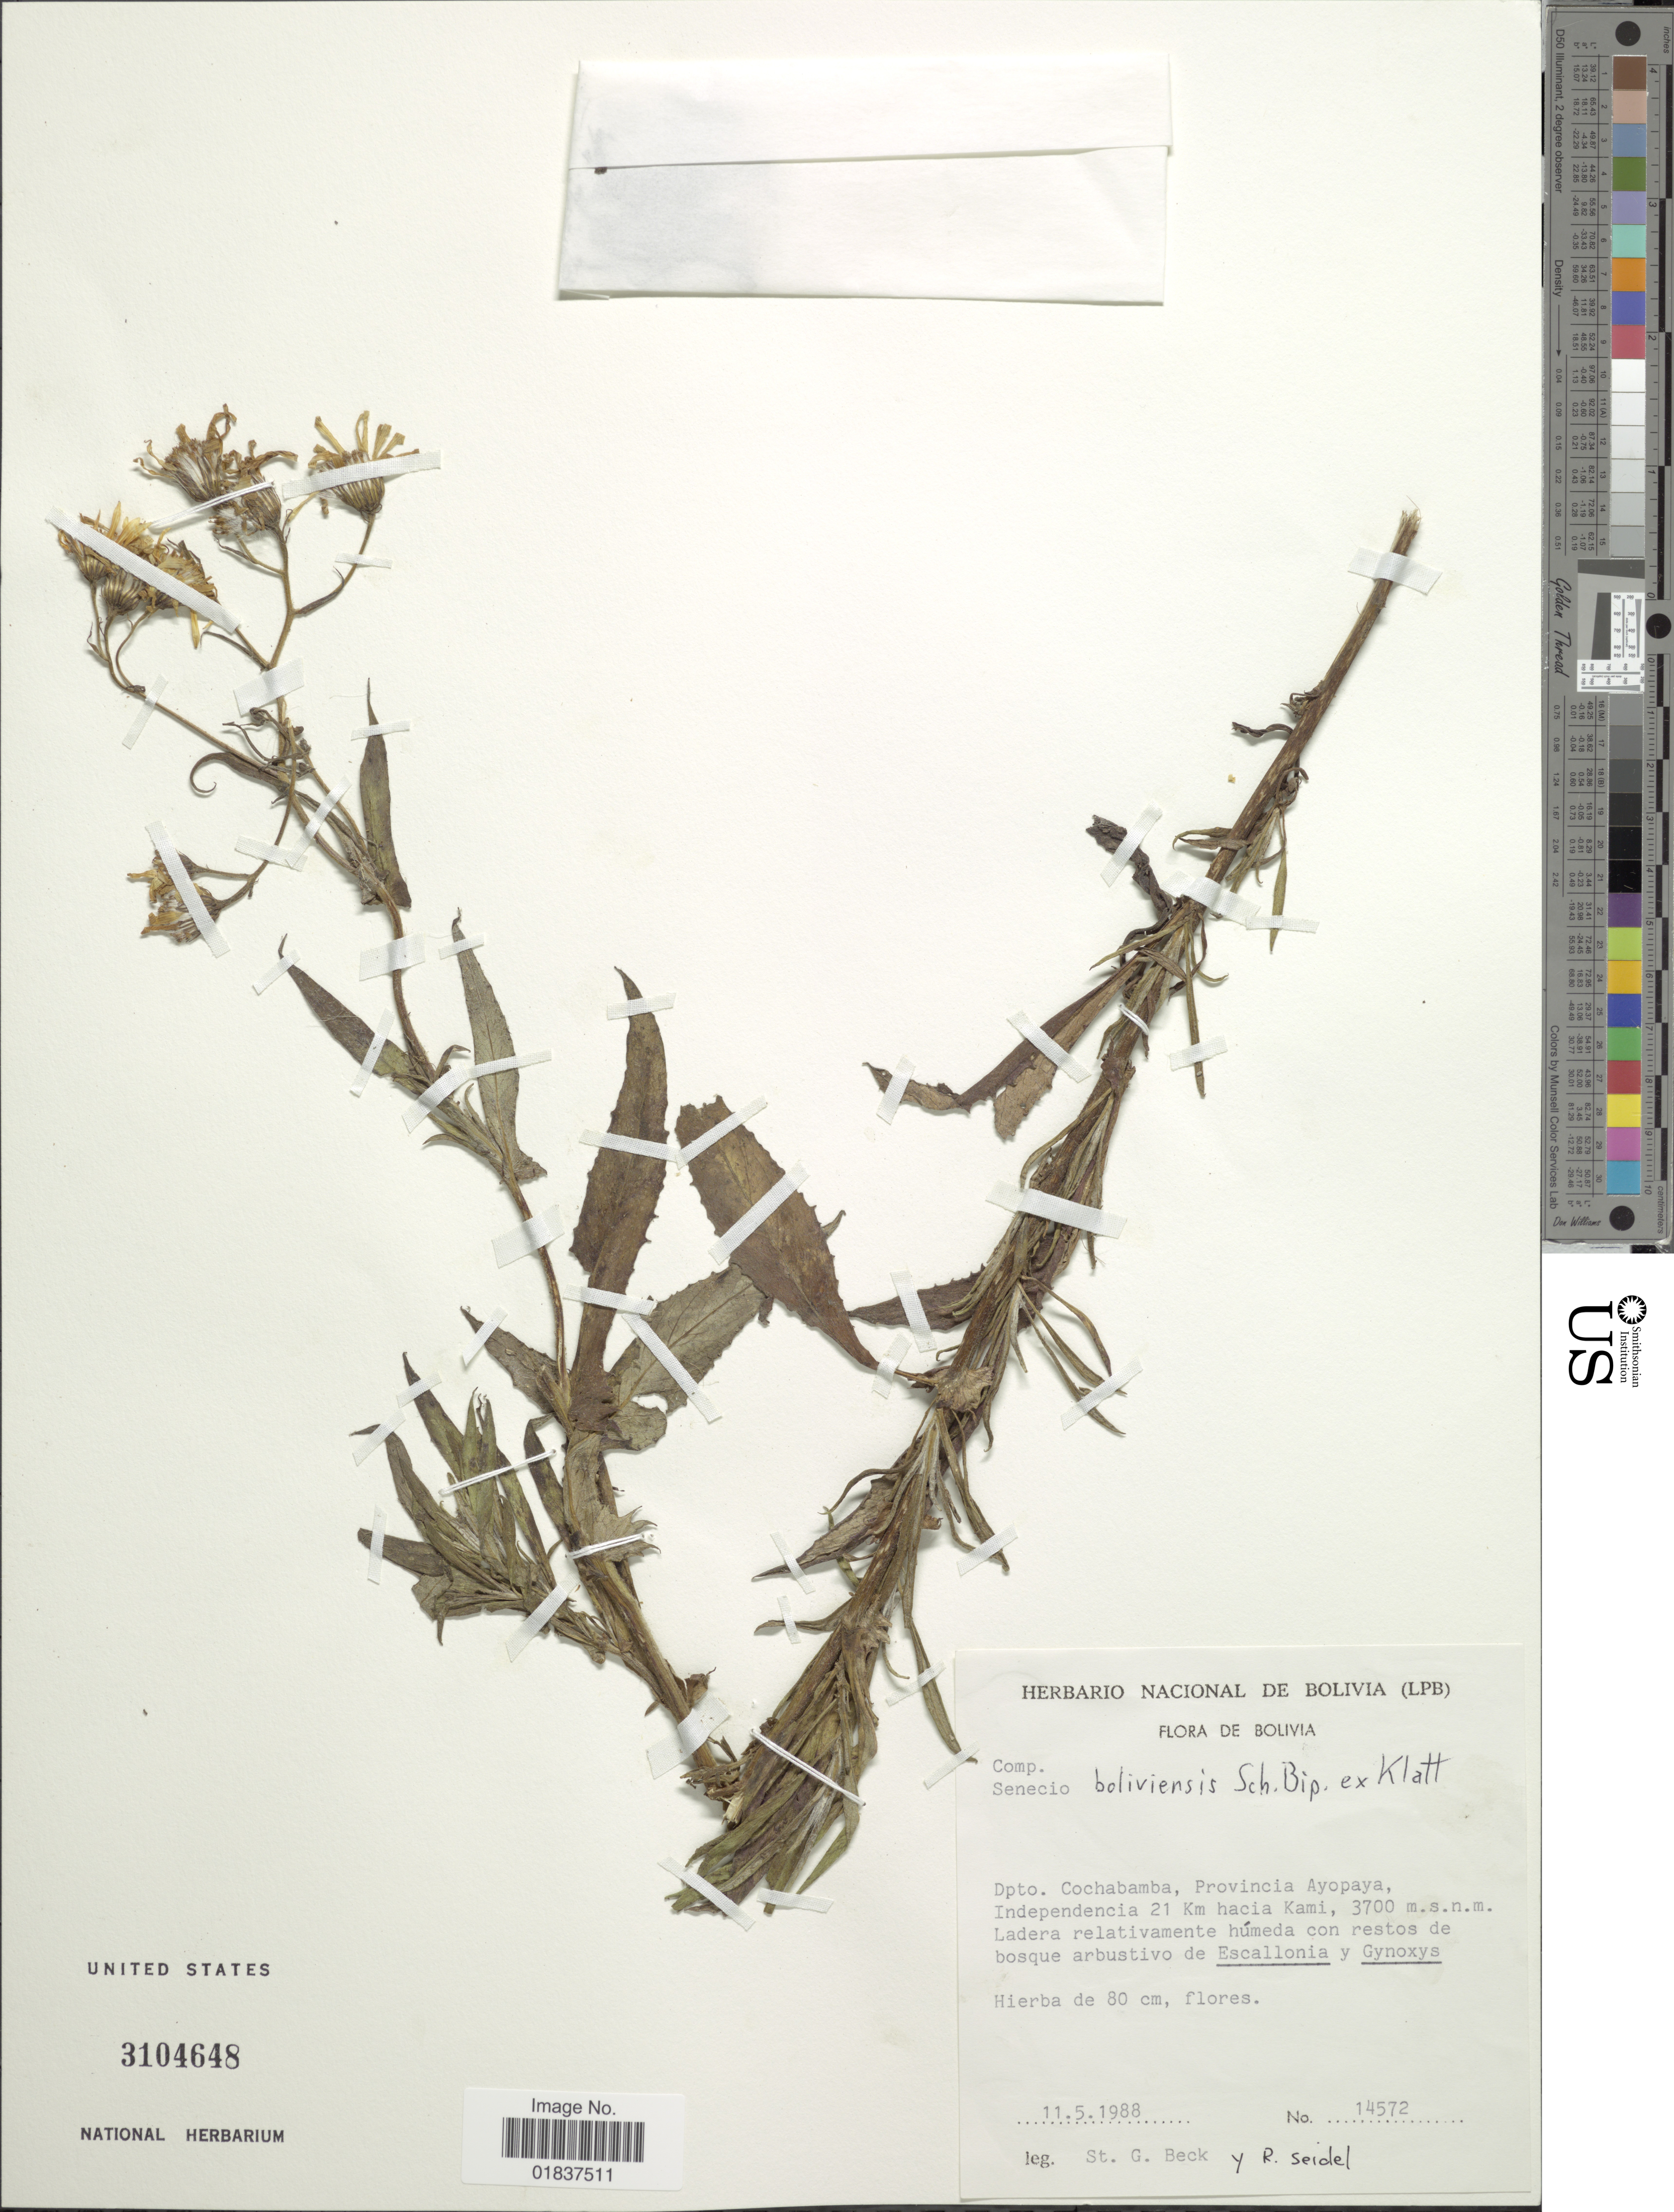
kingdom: Plantae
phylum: Tracheophyta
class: Magnoliopsida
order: Asterales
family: Asteraceae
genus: Senecio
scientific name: Senecio boliviensis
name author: Sch. Bip. ex Klatt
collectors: S. G. Beck & R. Siedel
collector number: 14572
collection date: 1988-05-11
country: Bolivia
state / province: Cochabamba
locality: Provincia Ayopaya. Independencia 21 Km hacia Kami,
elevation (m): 3700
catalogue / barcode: US 3104648